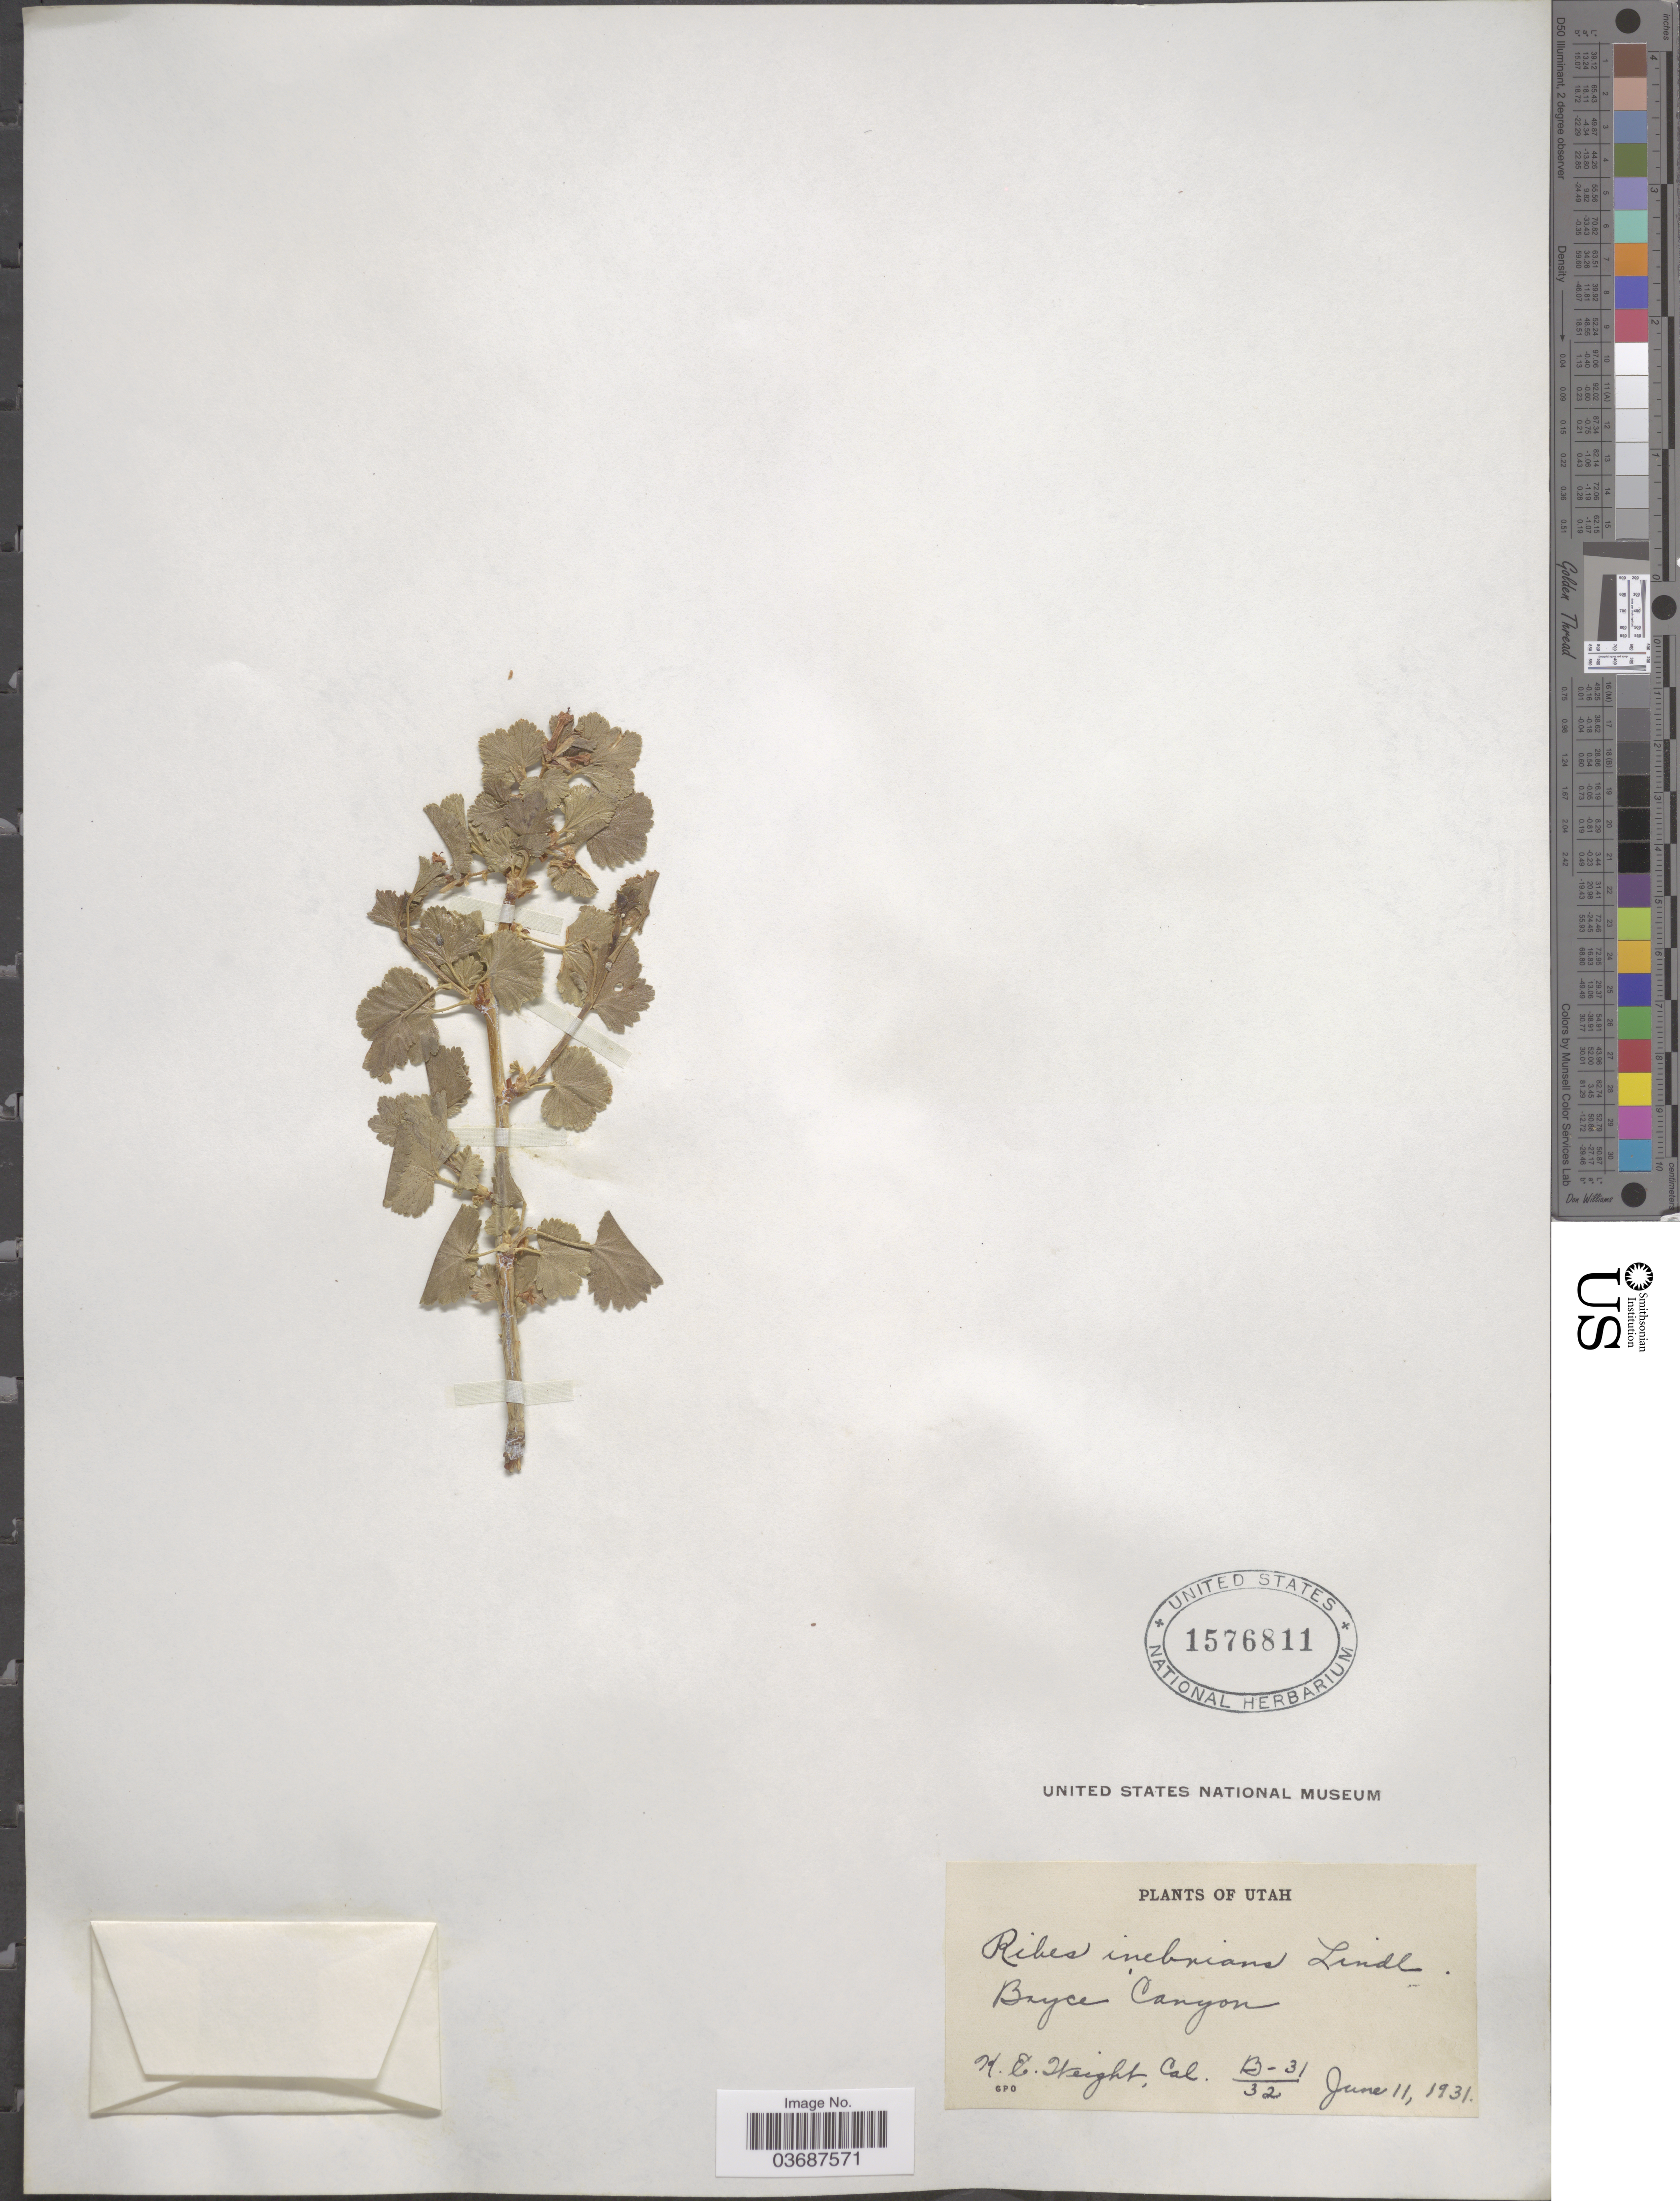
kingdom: Plantae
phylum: Tracheophyta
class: Magnoliopsida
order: Saxifragales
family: Grossulariaceae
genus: Ribes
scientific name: Ribes inebrians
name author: Lindl.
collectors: K. Weight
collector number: B-31/32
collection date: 1931-06-11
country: United States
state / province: Utah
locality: Bryce Canyon.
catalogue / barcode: US 1576811